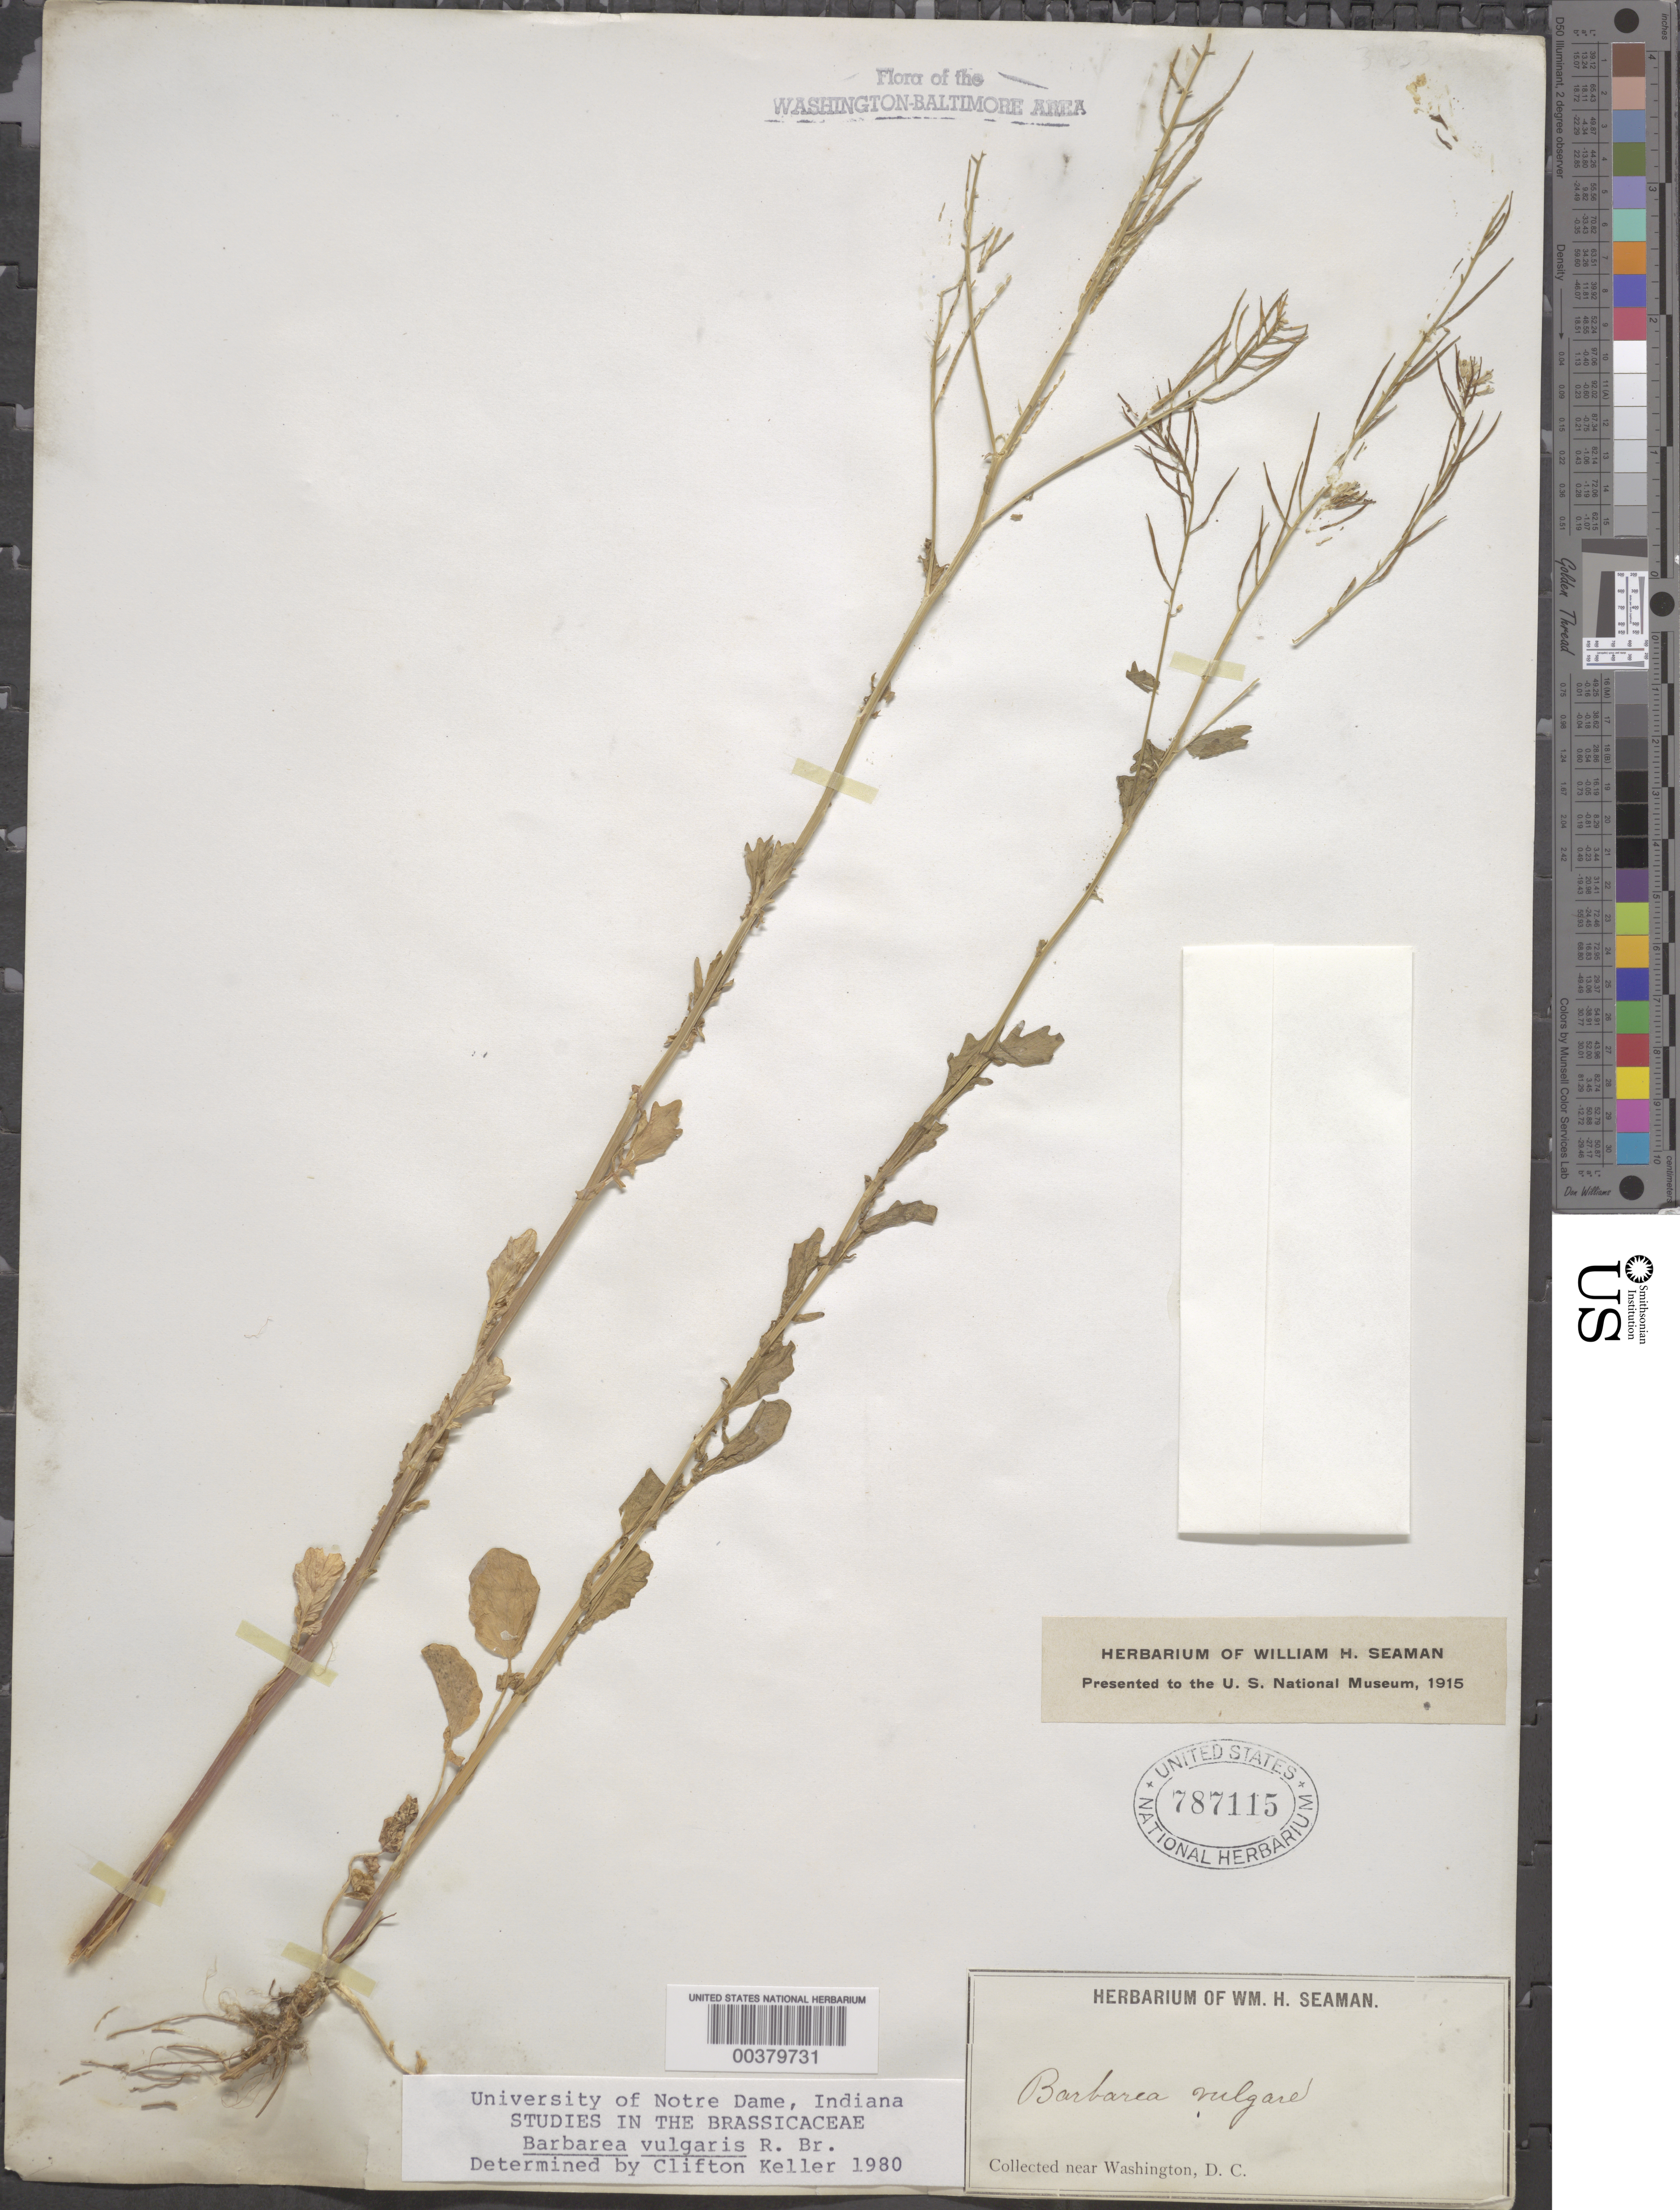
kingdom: Plantae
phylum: Tracheophyta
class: Magnoliopsida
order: Brassicales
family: Brassicaceae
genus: Barbarea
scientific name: Barbarea vulgaris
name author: W.T. Aiton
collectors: W. Seaman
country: United States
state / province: District of Columbia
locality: Washington DC Area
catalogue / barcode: US 787115